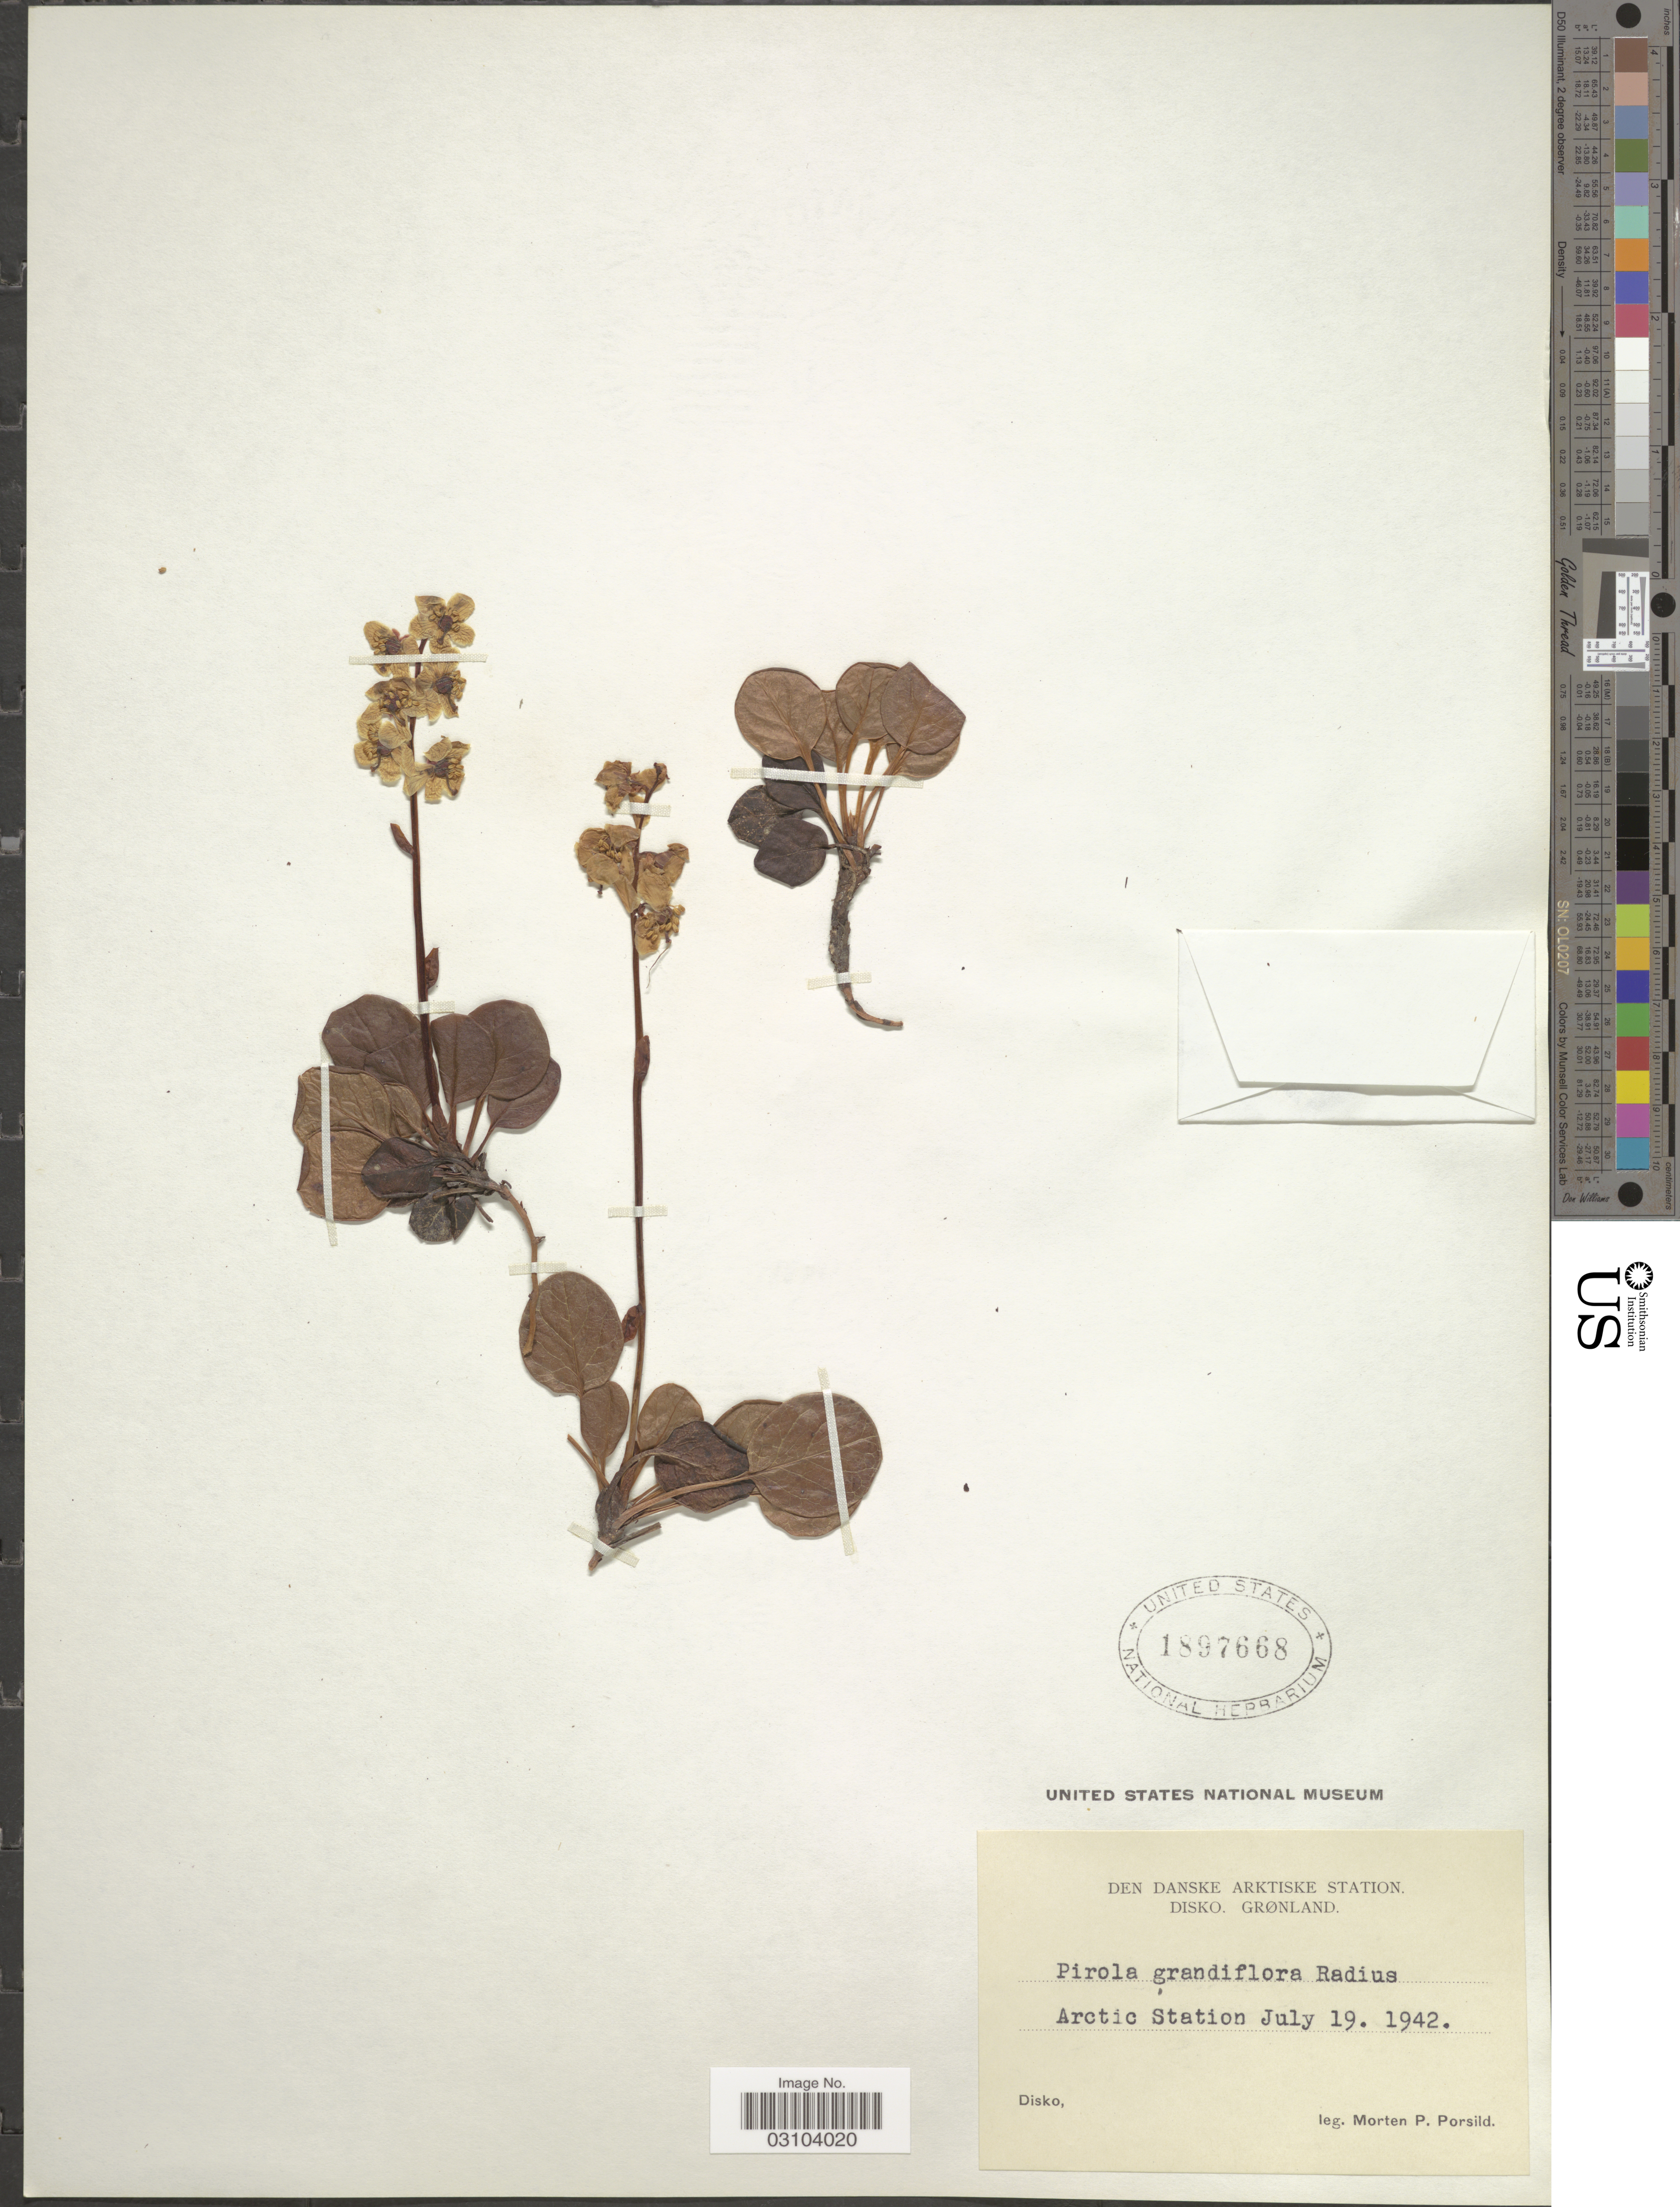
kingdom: Plantae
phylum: Tracheophyta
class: Magnoliopsida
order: Ericales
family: Ericaceae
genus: Pyrola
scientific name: Pyrola grandiflora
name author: Radius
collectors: M. P. Porsild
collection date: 1942-07-19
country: Greenland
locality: Den Danske Arktiske Station. Disko, Grønland. Arctic Station.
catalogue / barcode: US 1897668